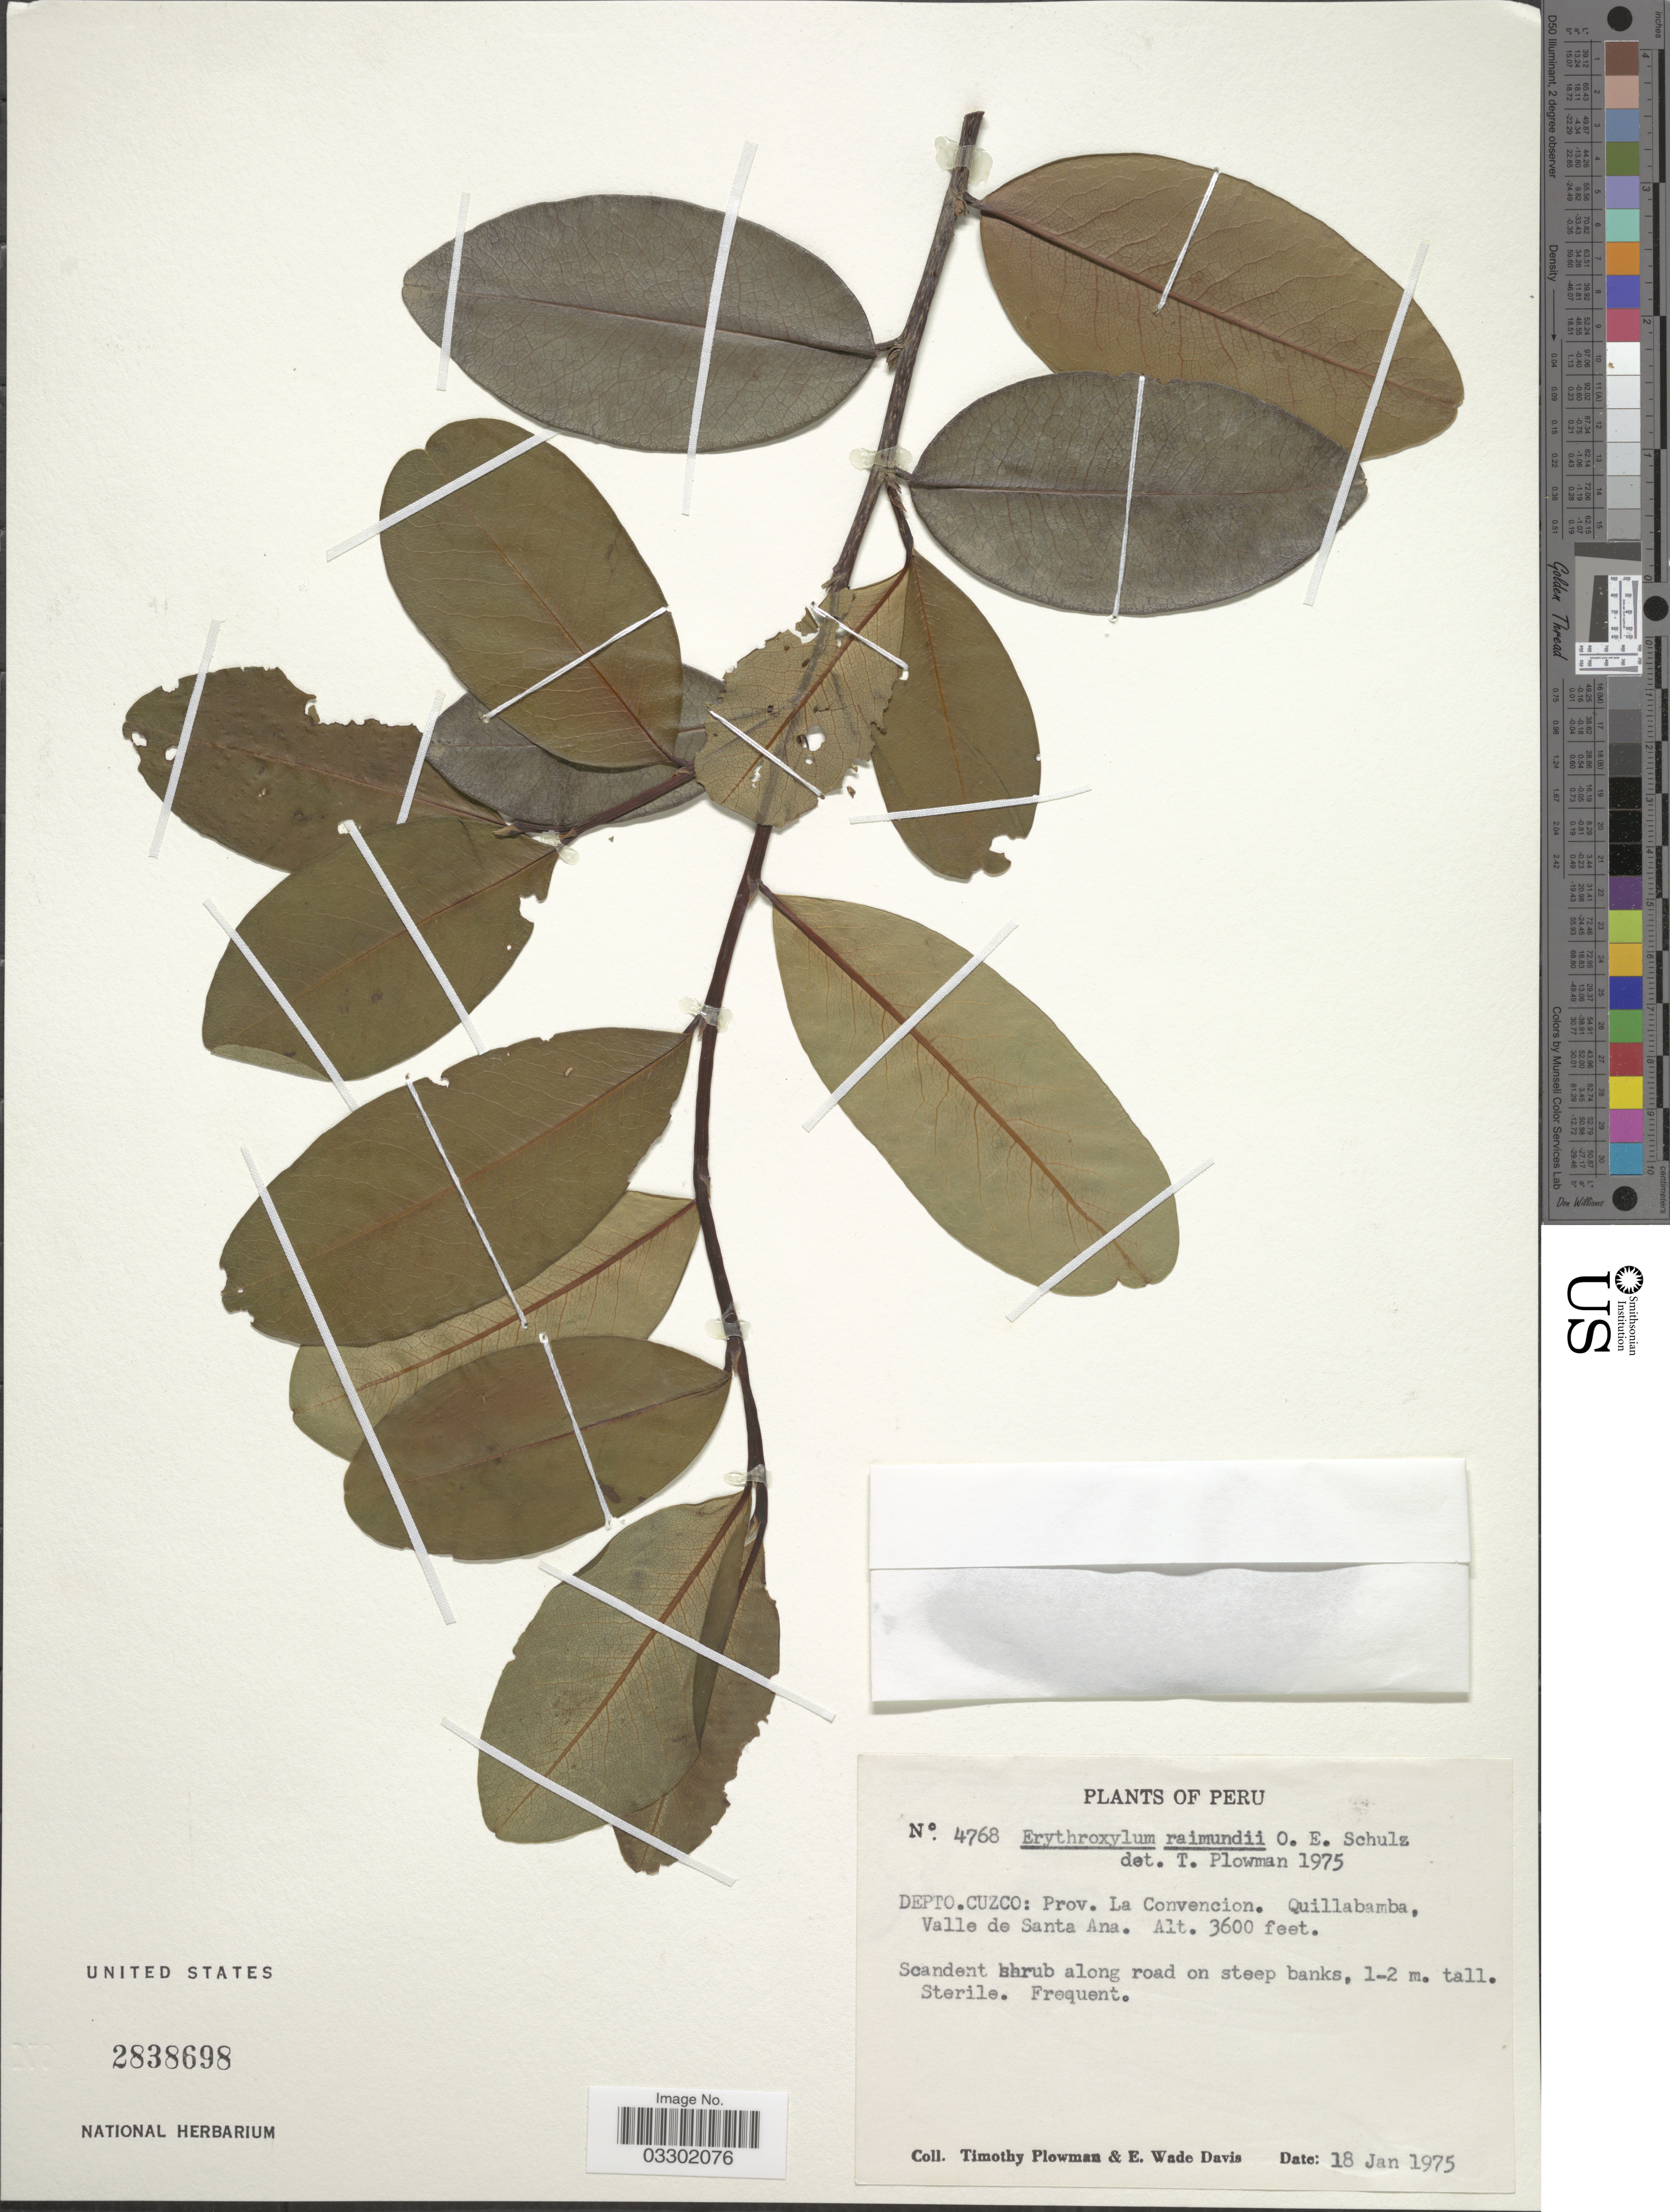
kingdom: Plantae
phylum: Tracheophyta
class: Magnoliopsida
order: Malpighiales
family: Erythroxylaceae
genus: Erythroxylum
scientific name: Erythroxylum raimondii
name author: O.E. Schulz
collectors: T. Plowman & E. W. Davis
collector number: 4768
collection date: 1975-01-18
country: Peru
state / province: Cusco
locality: Dept. Cuzco: Prov. La Convencion. Quillabamba, Valle de Santa Ana.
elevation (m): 1097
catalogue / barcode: US 2838698